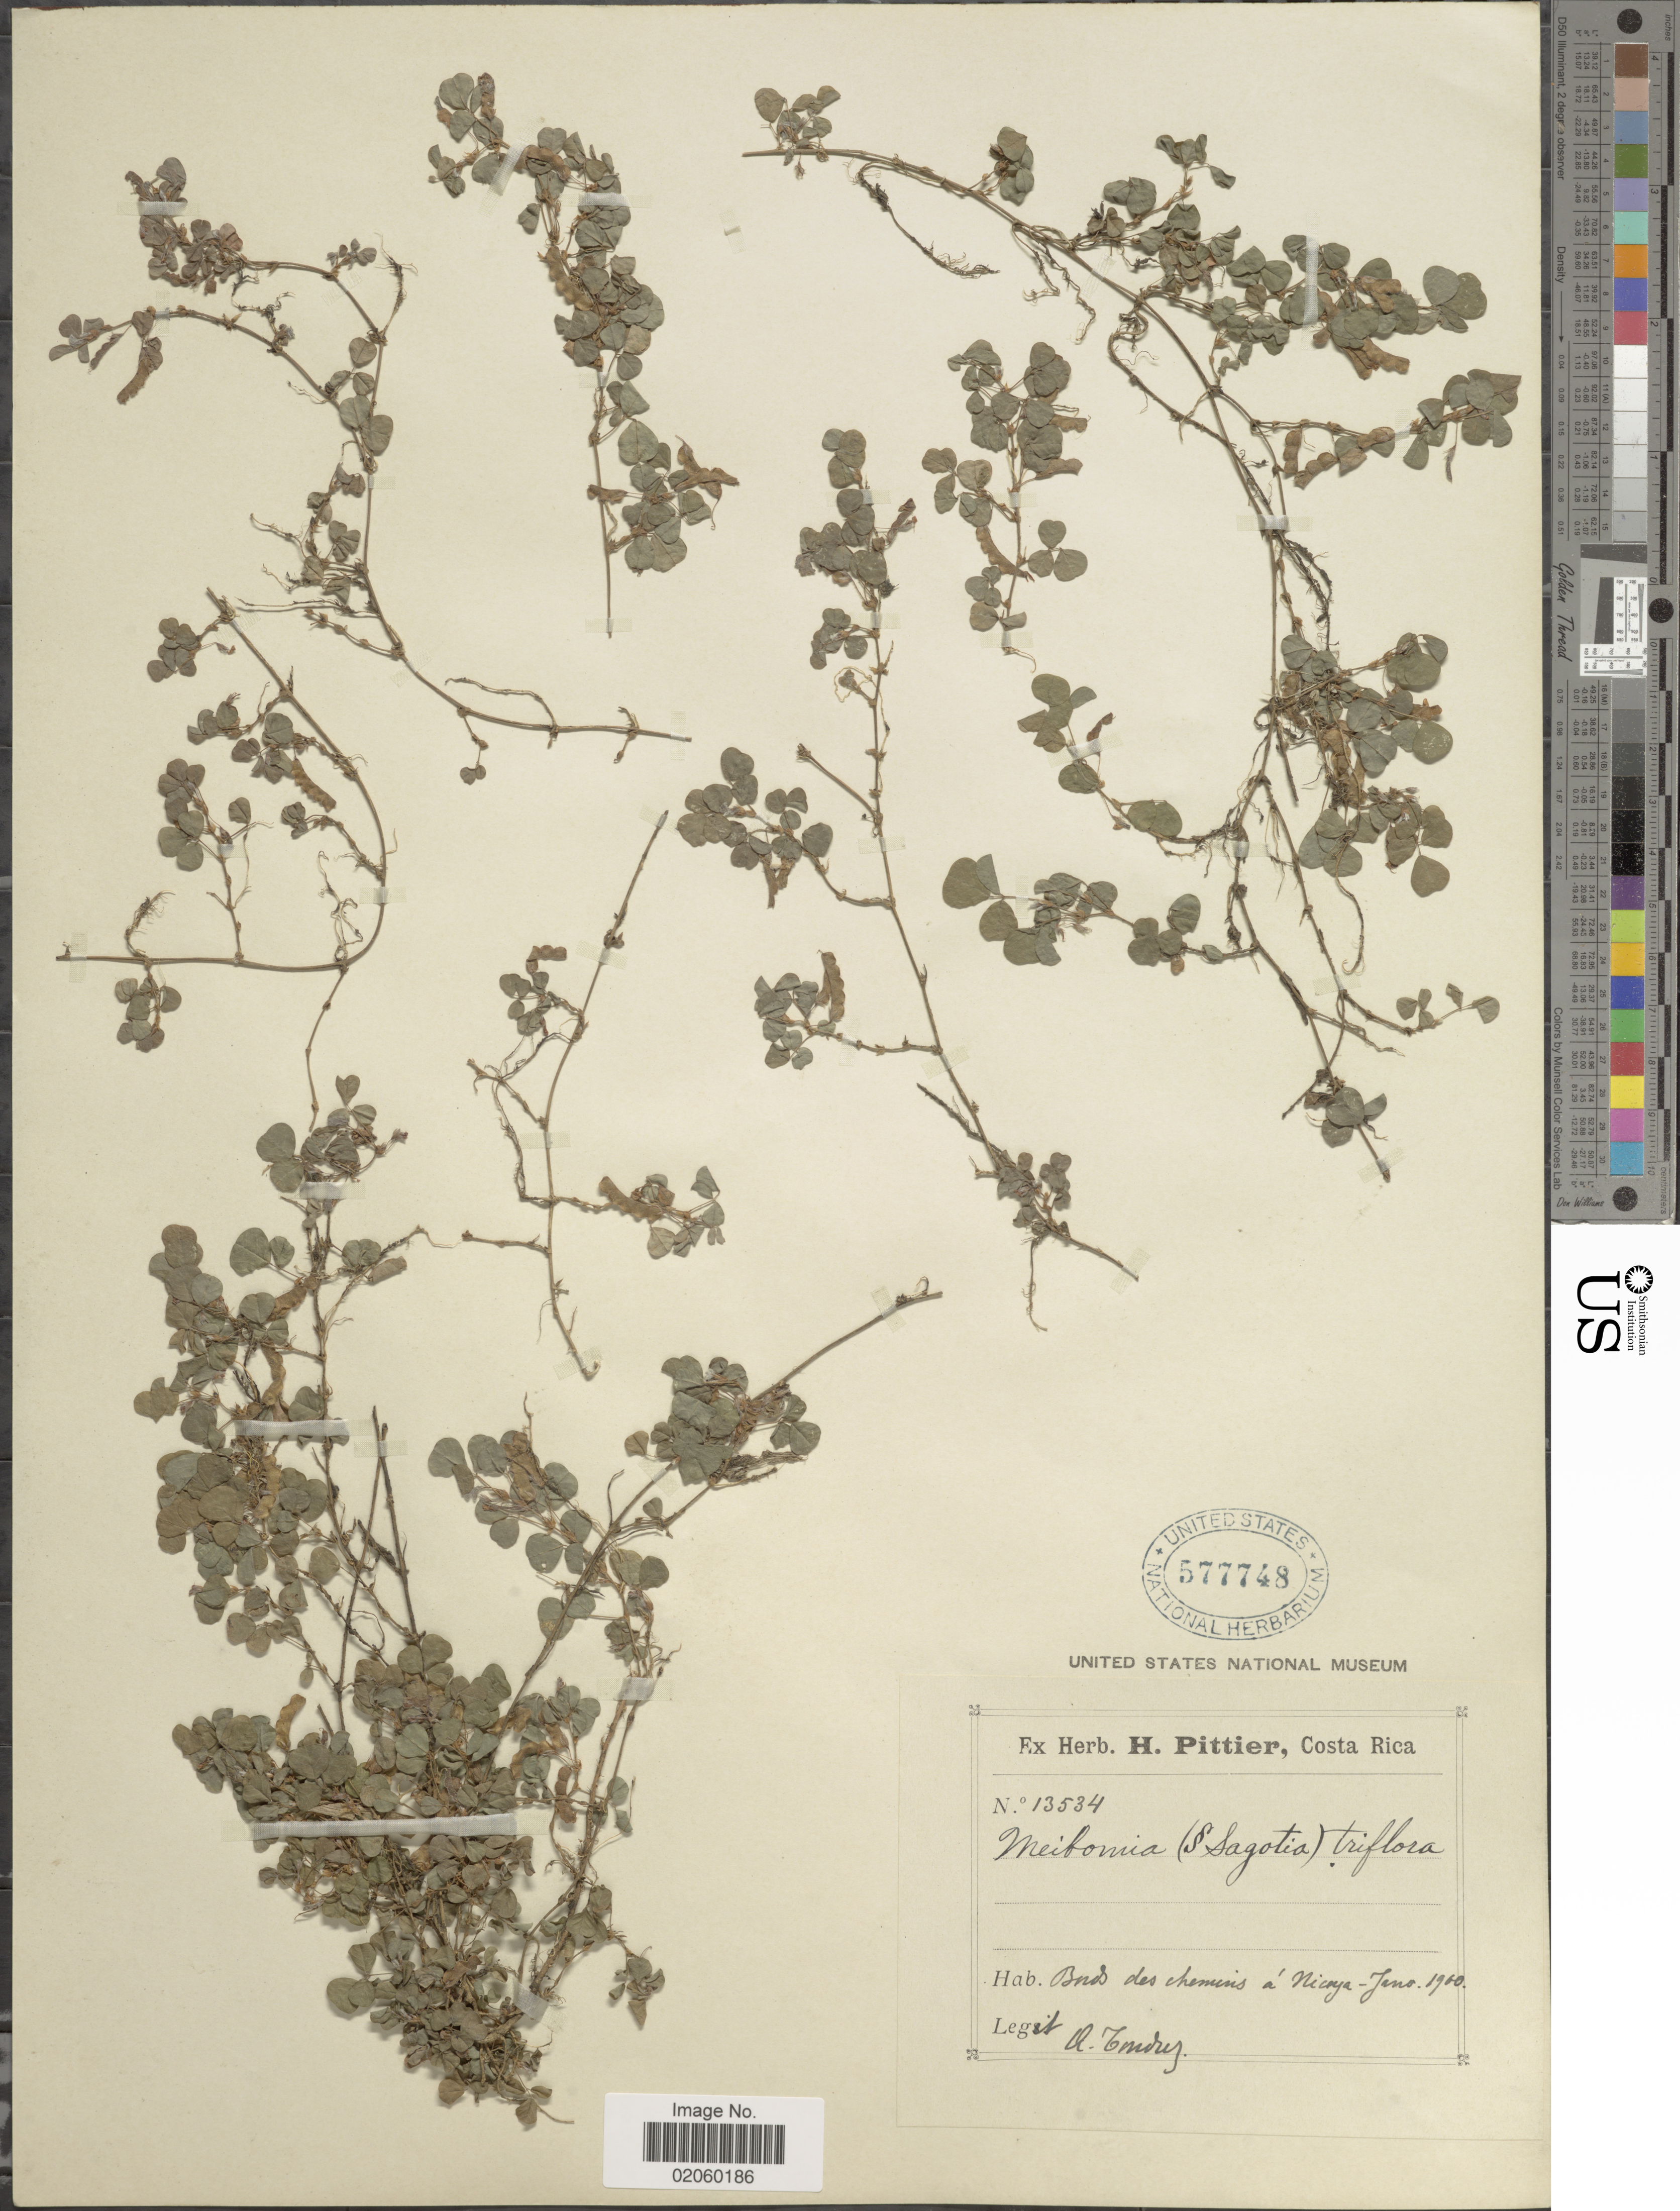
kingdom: Plantae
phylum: Tracheophyta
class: Magnoliopsida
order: Fabales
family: Fabaceae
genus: Grona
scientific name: Grona triflora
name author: (L.) H. Ohashi & K. Ohashi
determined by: Strong, Mark T., (BOT), Smithsonian Institution - National Museum of Natural History (UNITED STATES)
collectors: A. Tonduz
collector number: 13534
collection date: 1960-06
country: Costa Rica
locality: Bords des chemins a Nicoya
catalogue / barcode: US 577748